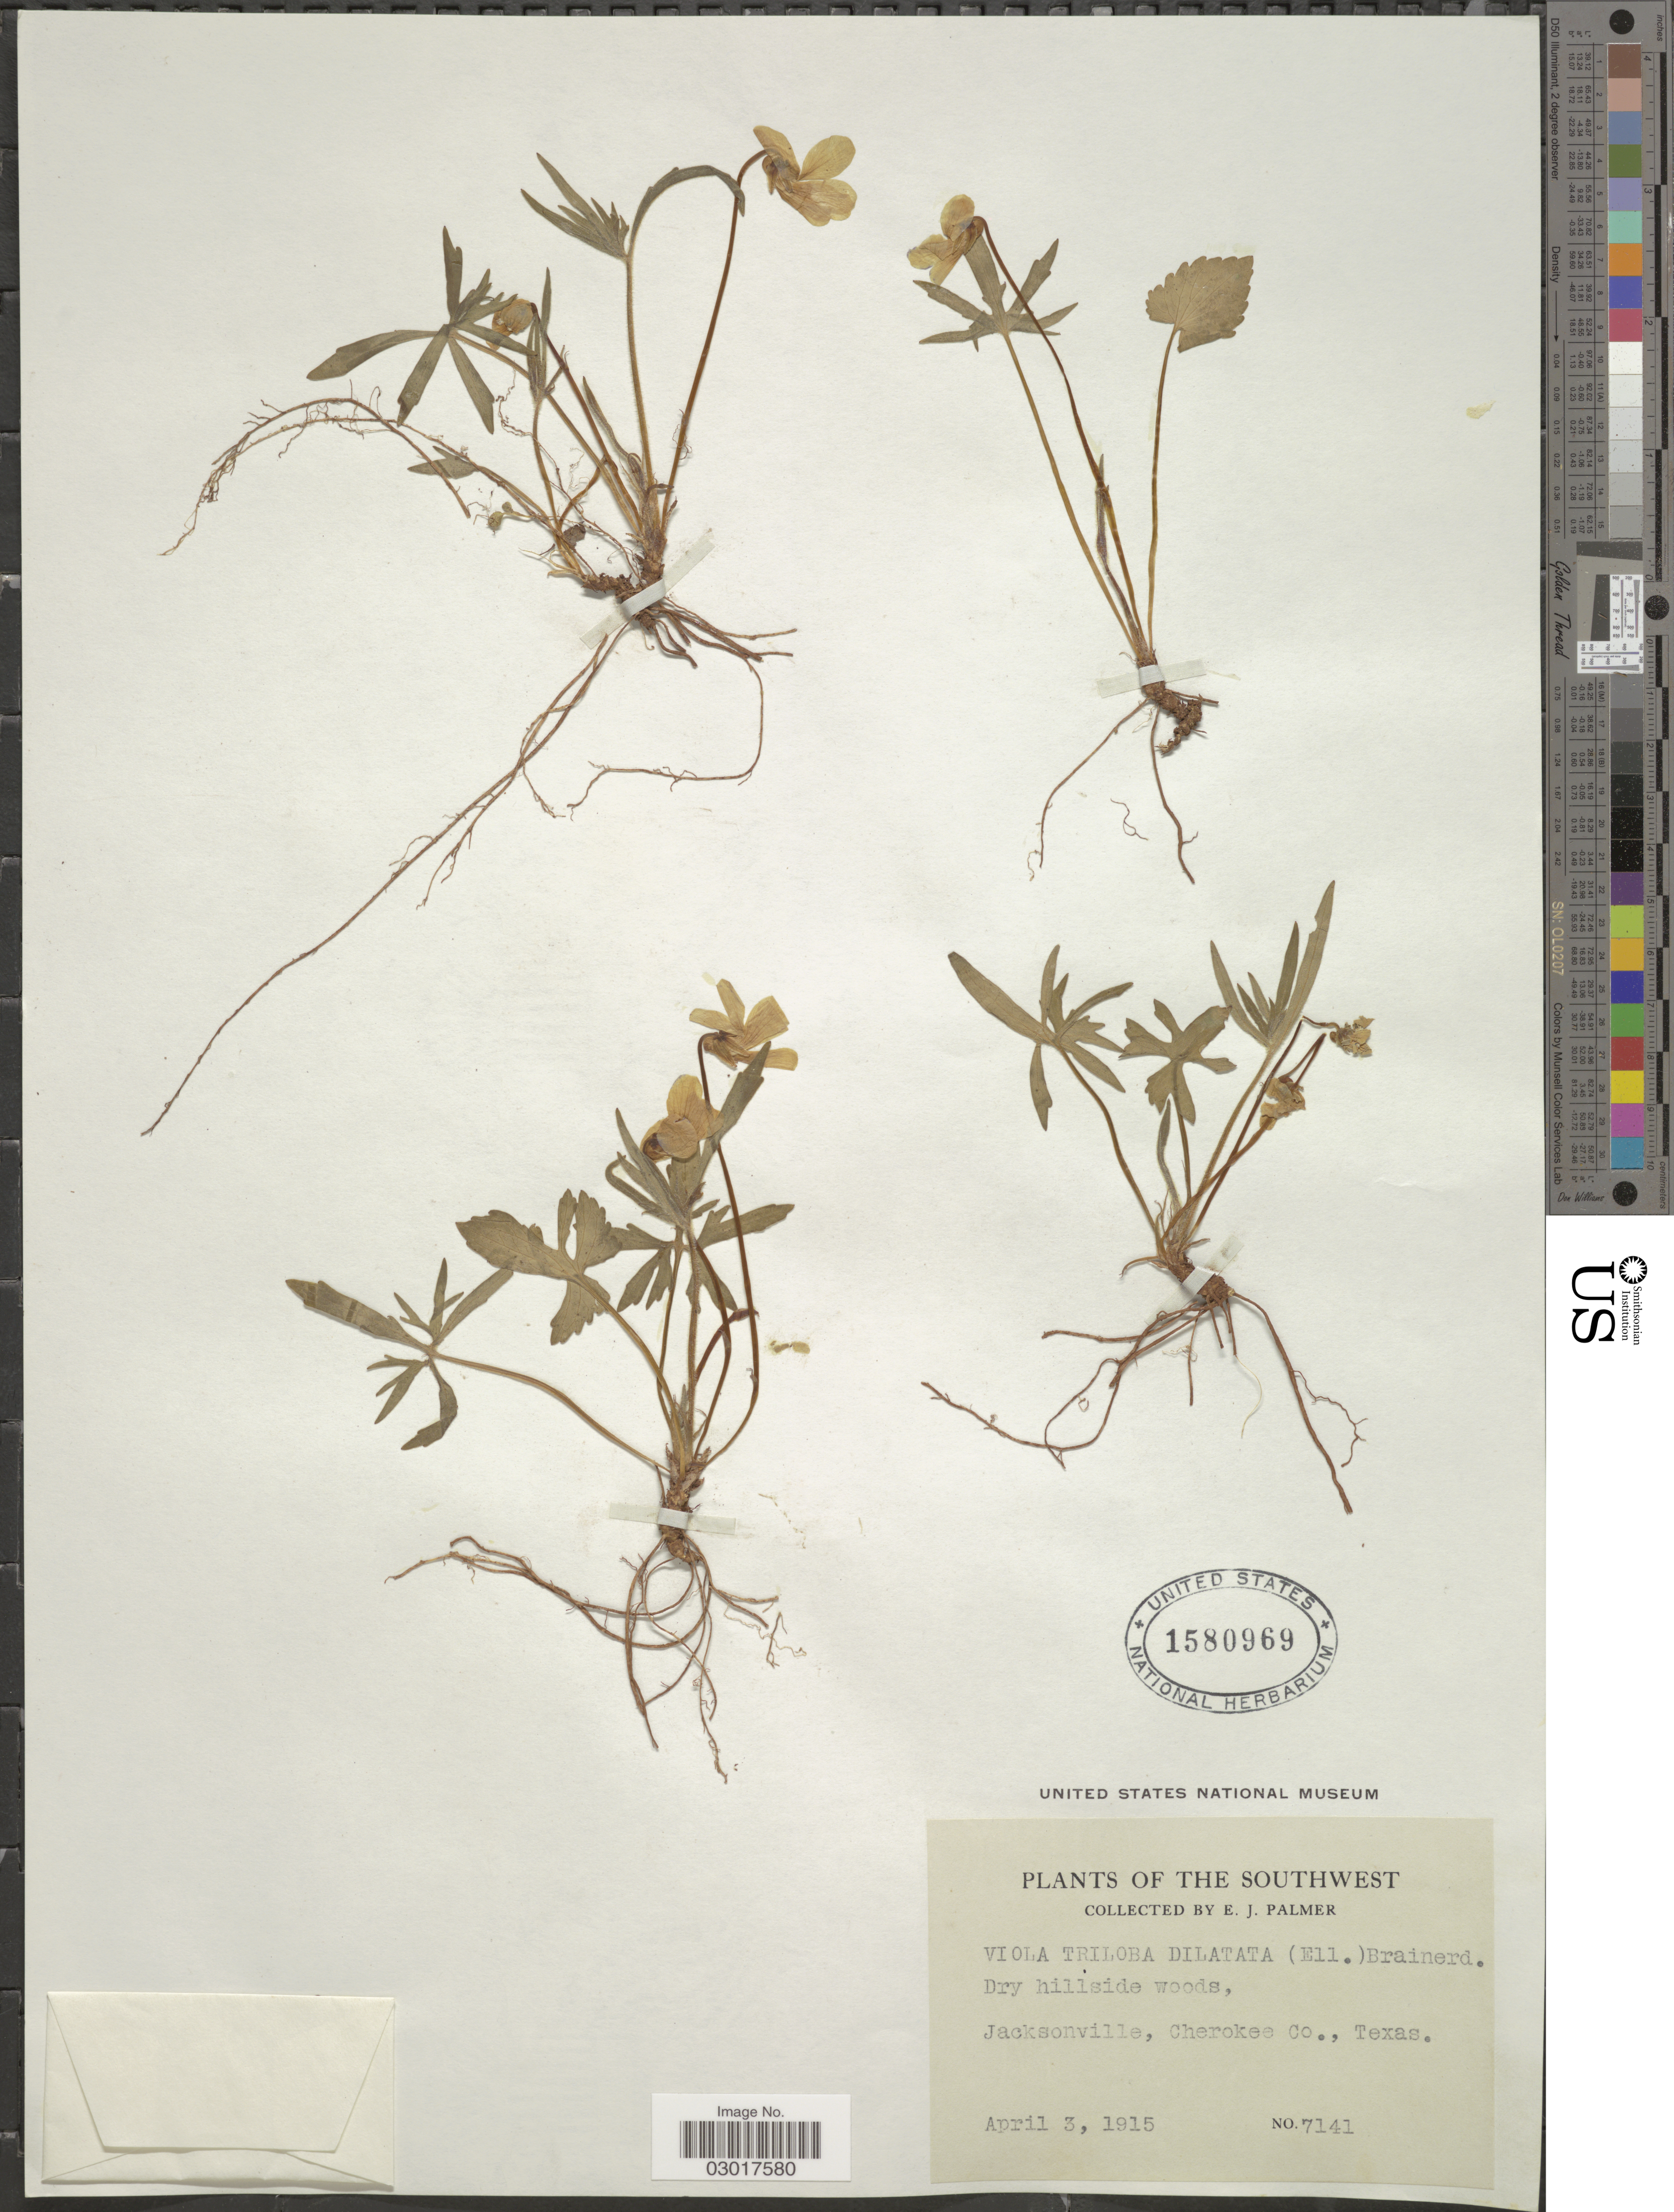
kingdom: Plantae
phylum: Tracheophyta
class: Magnoliopsida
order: Malpighiales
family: Violaceae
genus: Viola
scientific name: Viola triloba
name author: Schwein.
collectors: E. J. Palmer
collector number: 7141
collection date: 1915-04-03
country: United States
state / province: Texas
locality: The Southwest. Jacksonville, Cherokee Co.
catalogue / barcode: US 1580969